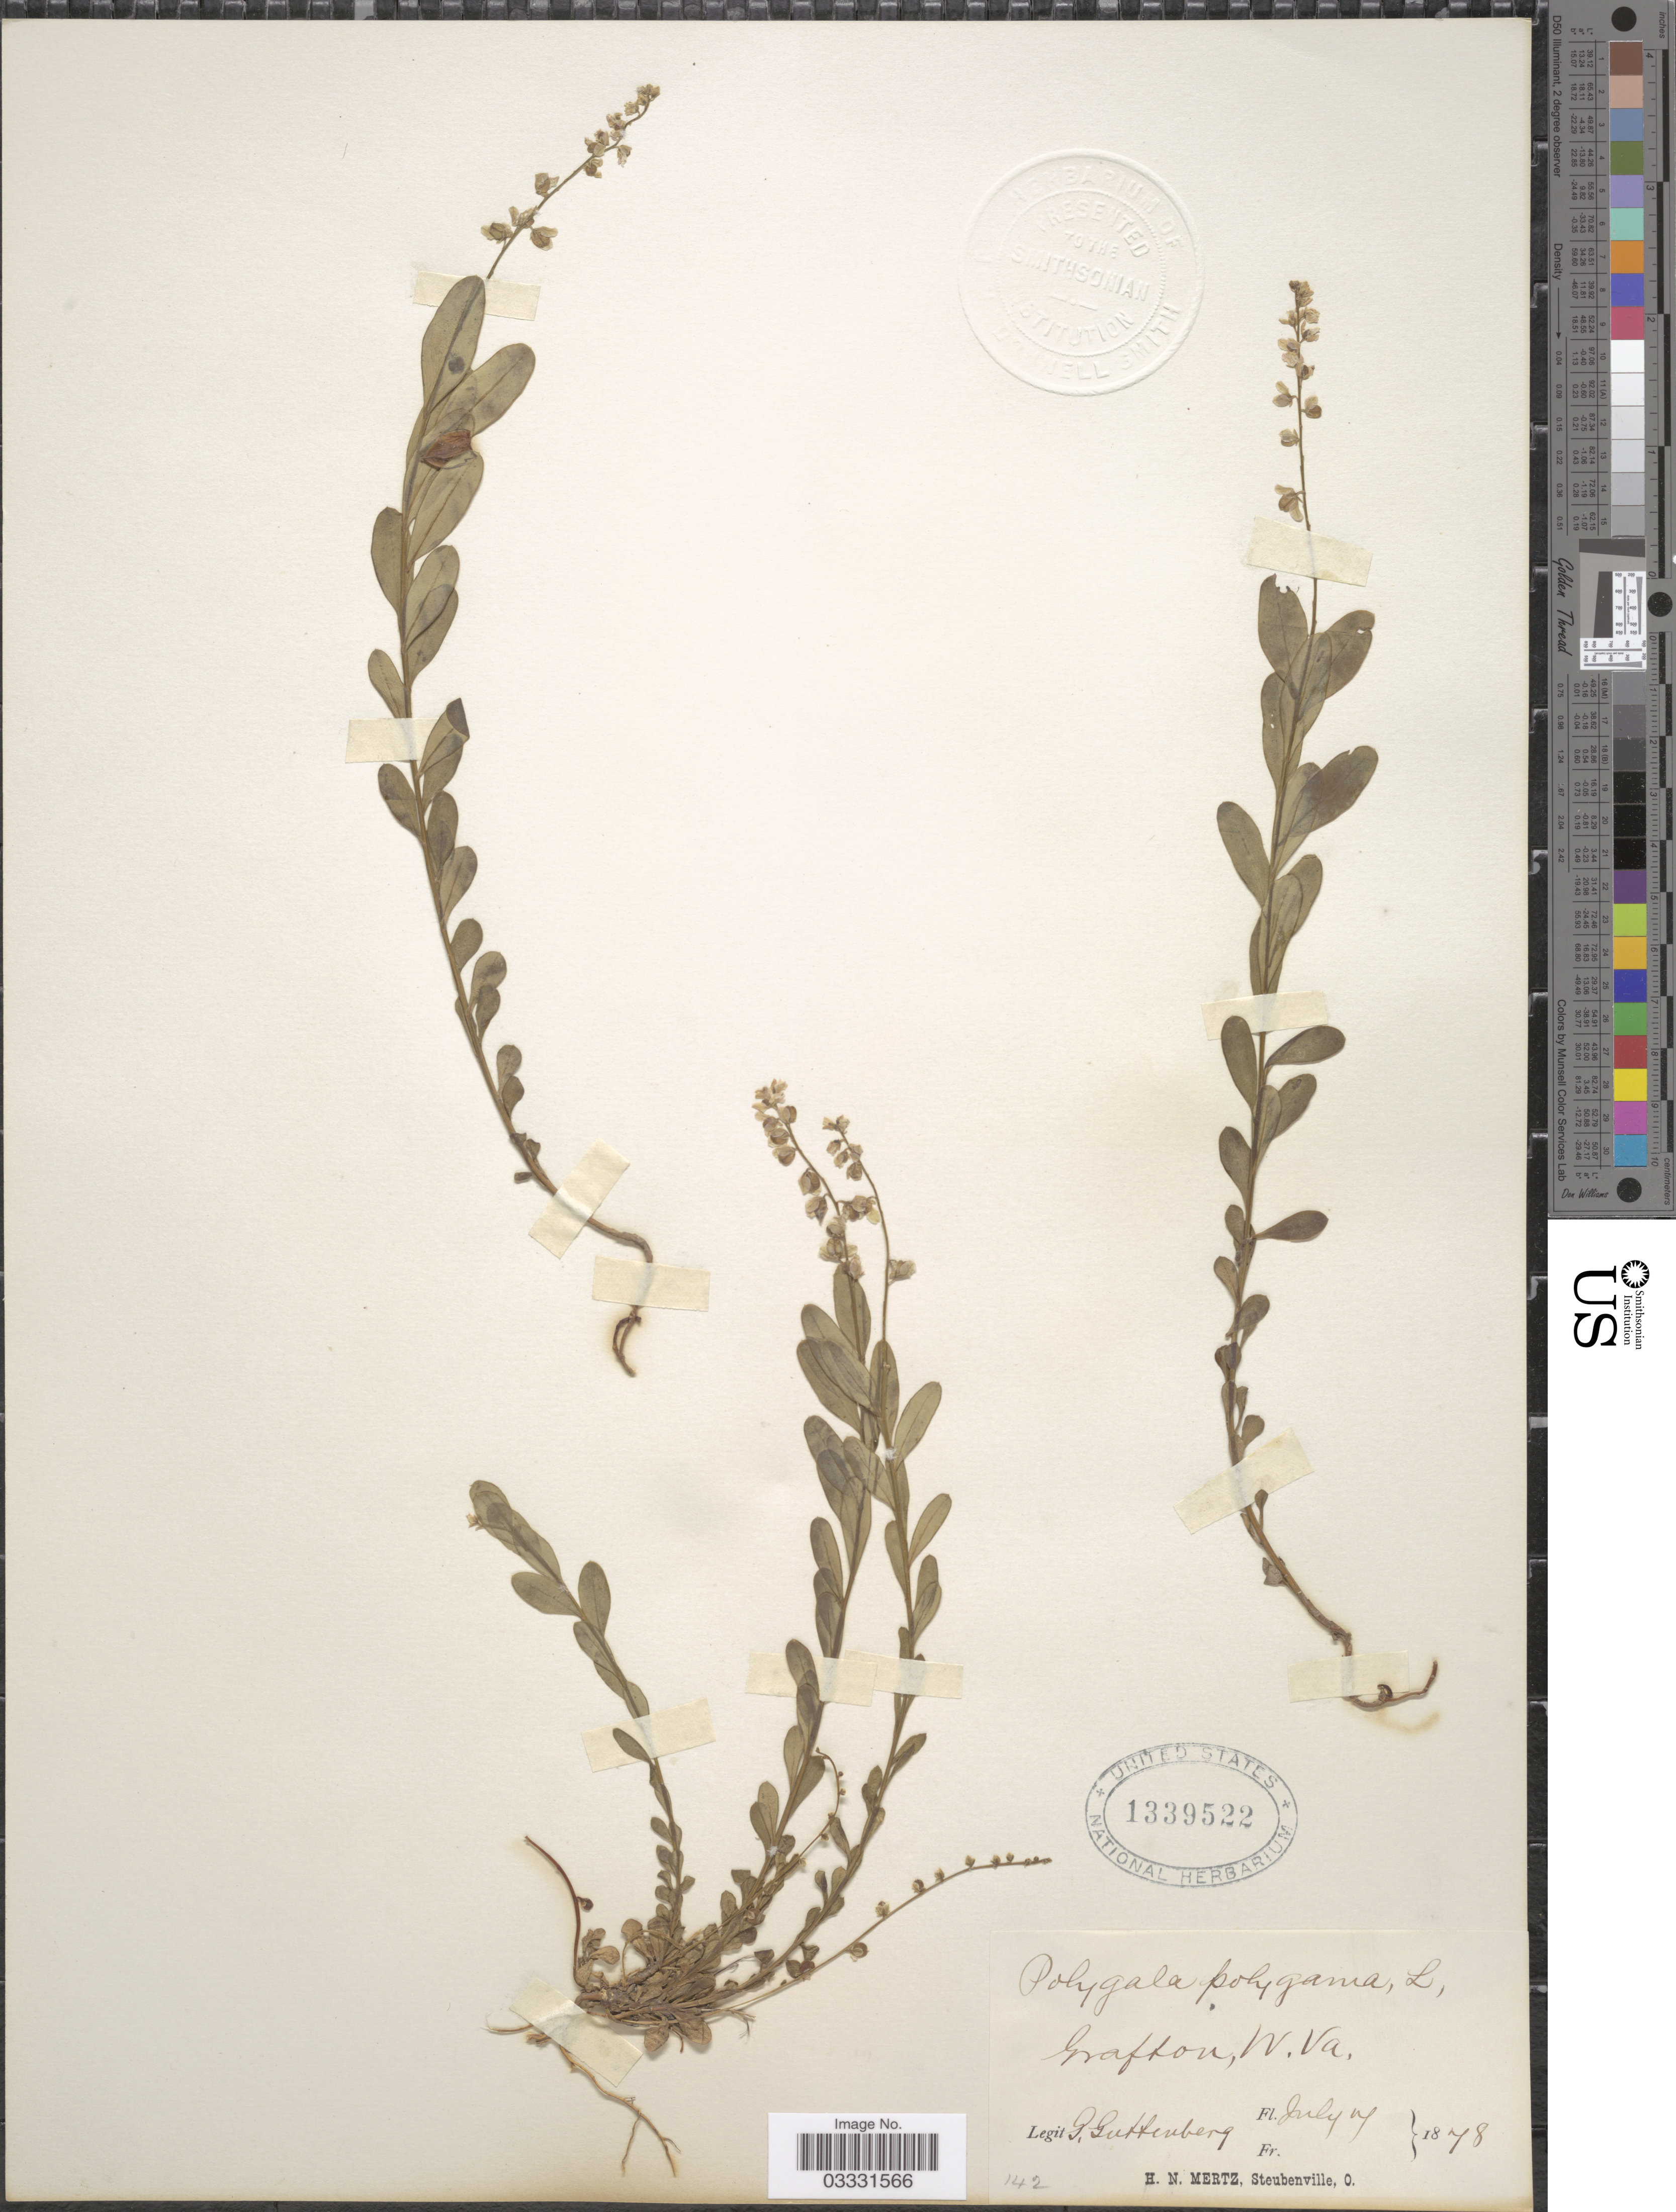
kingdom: Plantae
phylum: Tracheophyta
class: Magnoliopsida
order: Fabales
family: Polygalaceae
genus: Polygala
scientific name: Polygala polygama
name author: Walter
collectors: G. Guttenberg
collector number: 142?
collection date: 1879-07-07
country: United States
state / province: West Virginia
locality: Grafton.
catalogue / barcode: US 1339522